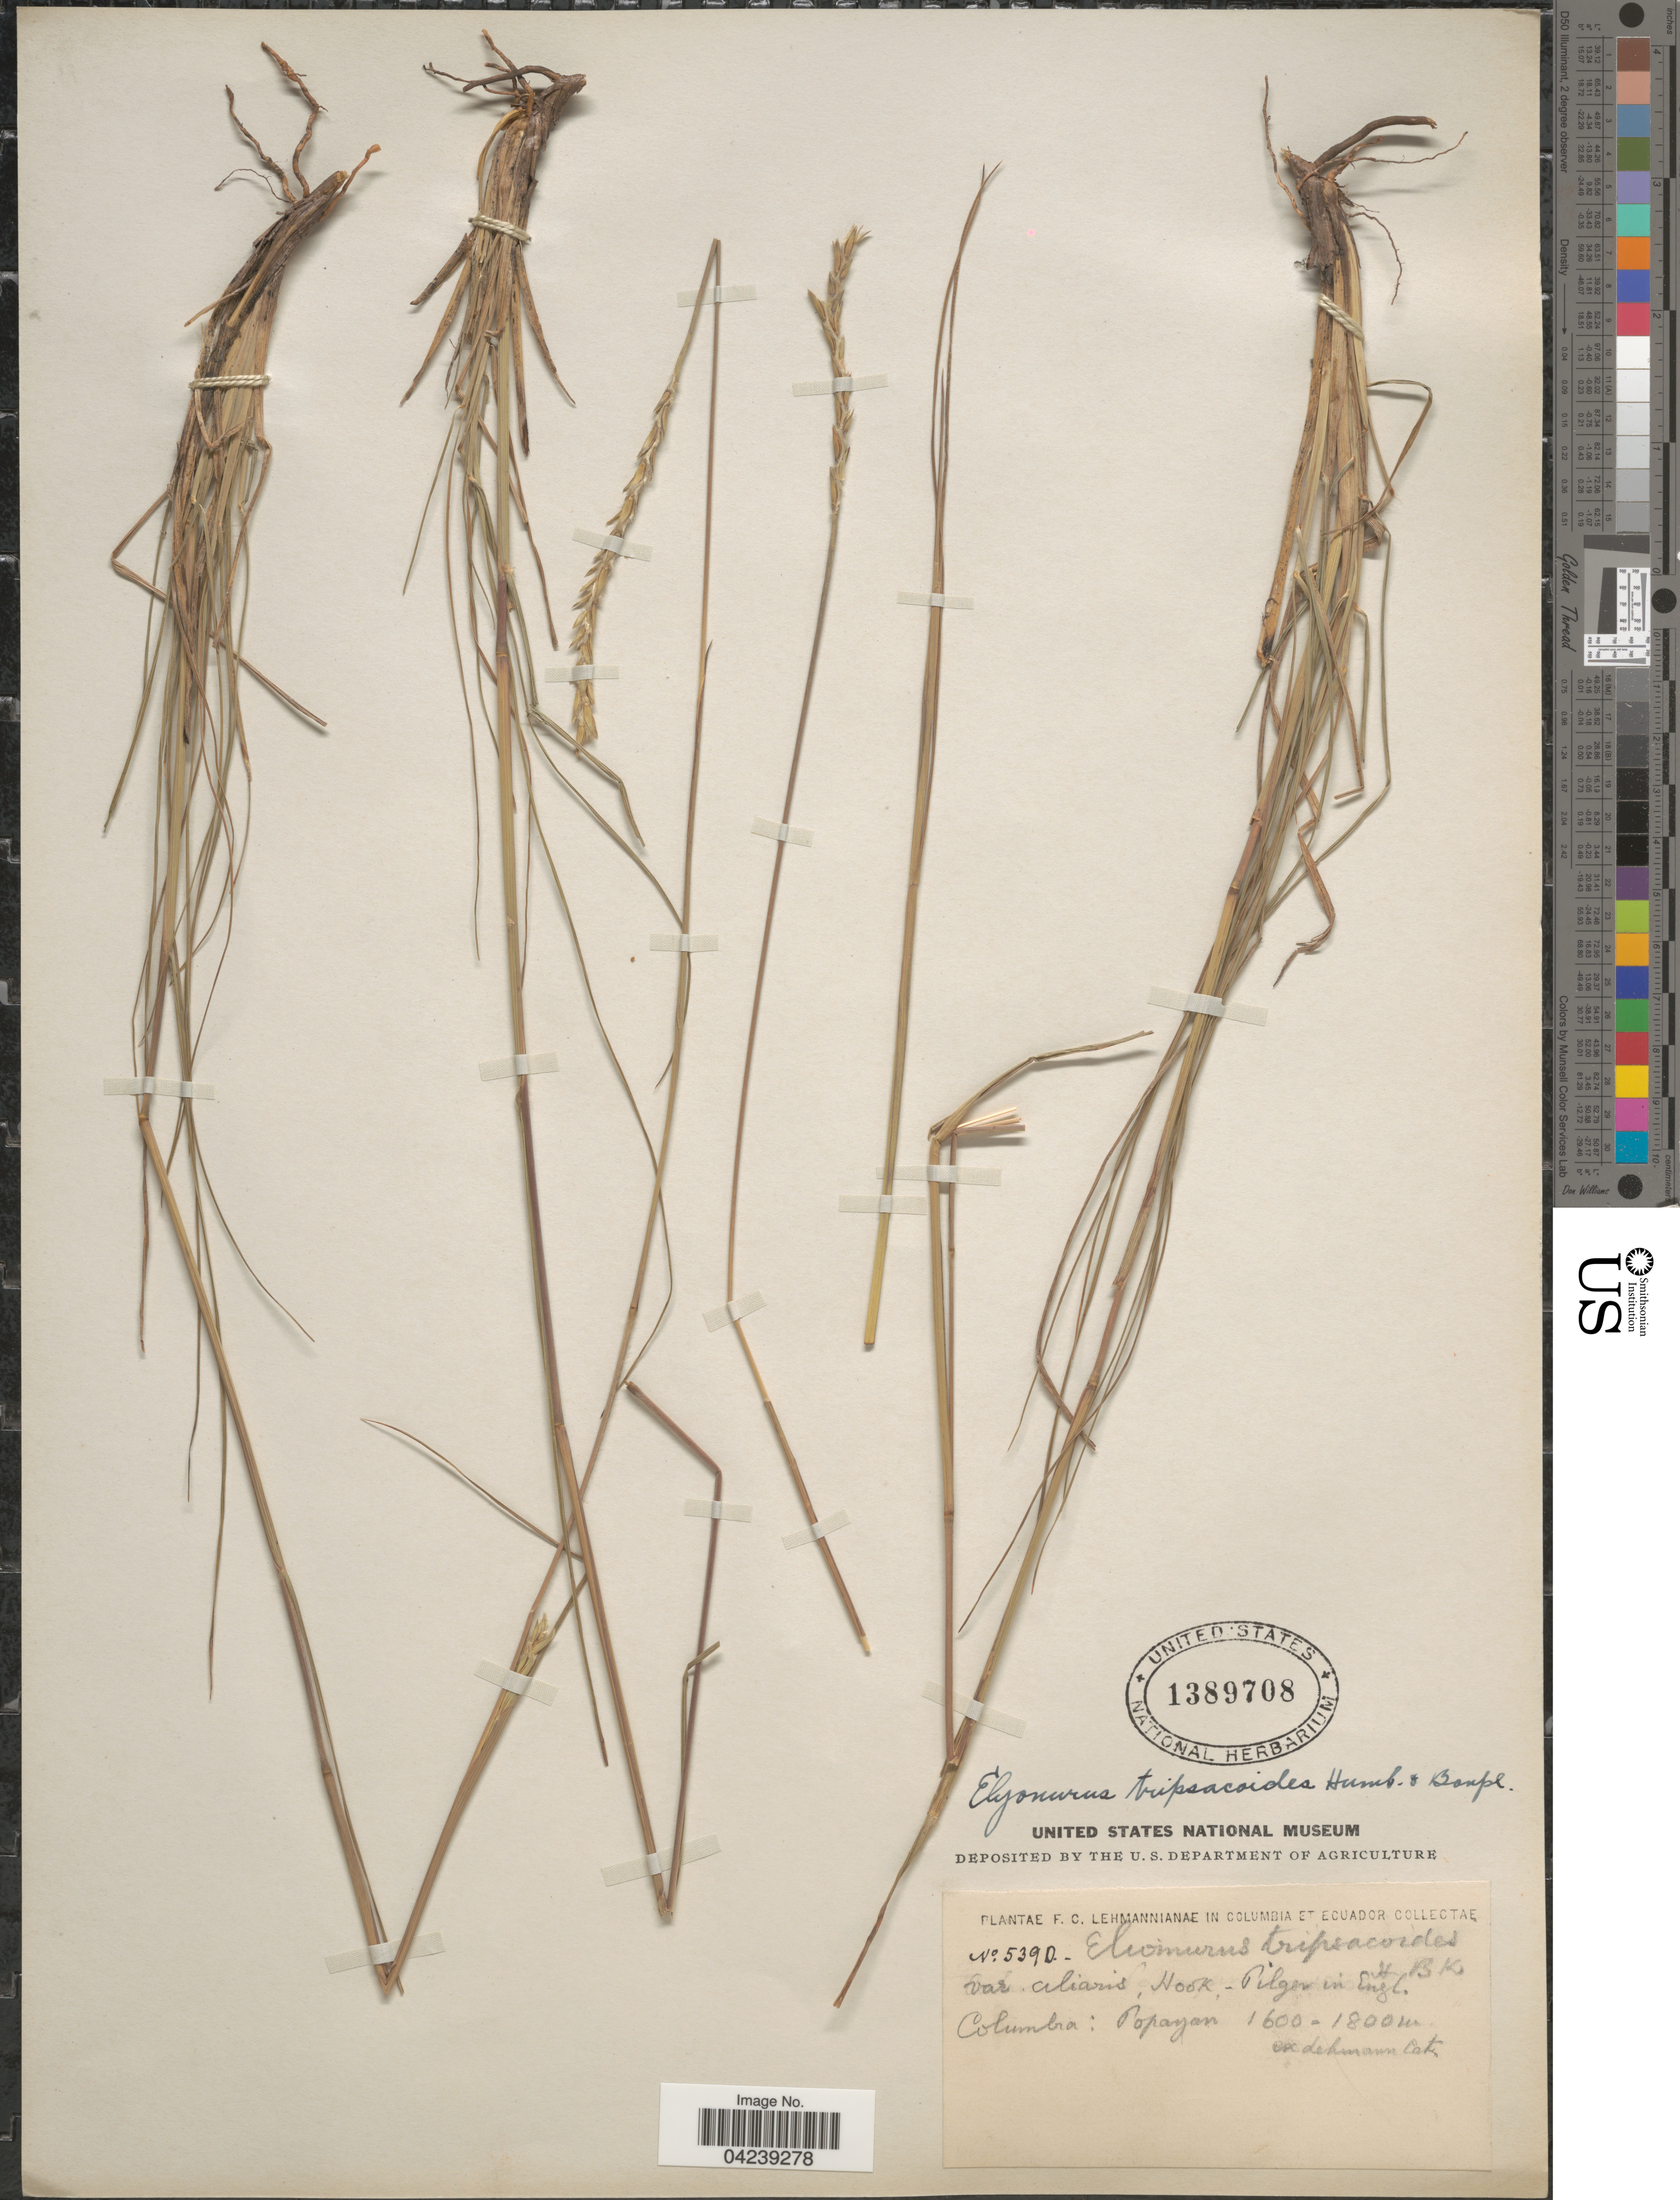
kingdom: Plantae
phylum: Tracheophyta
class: Liliopsida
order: Poales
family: Poaceae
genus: Elionurus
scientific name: Elionurus tripsacoides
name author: Humb. & Bonpl. ex Willd.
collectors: F. C. Lehmann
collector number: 5390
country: Colombia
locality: Columbia: Popayan.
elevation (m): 1600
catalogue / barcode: US 1389708